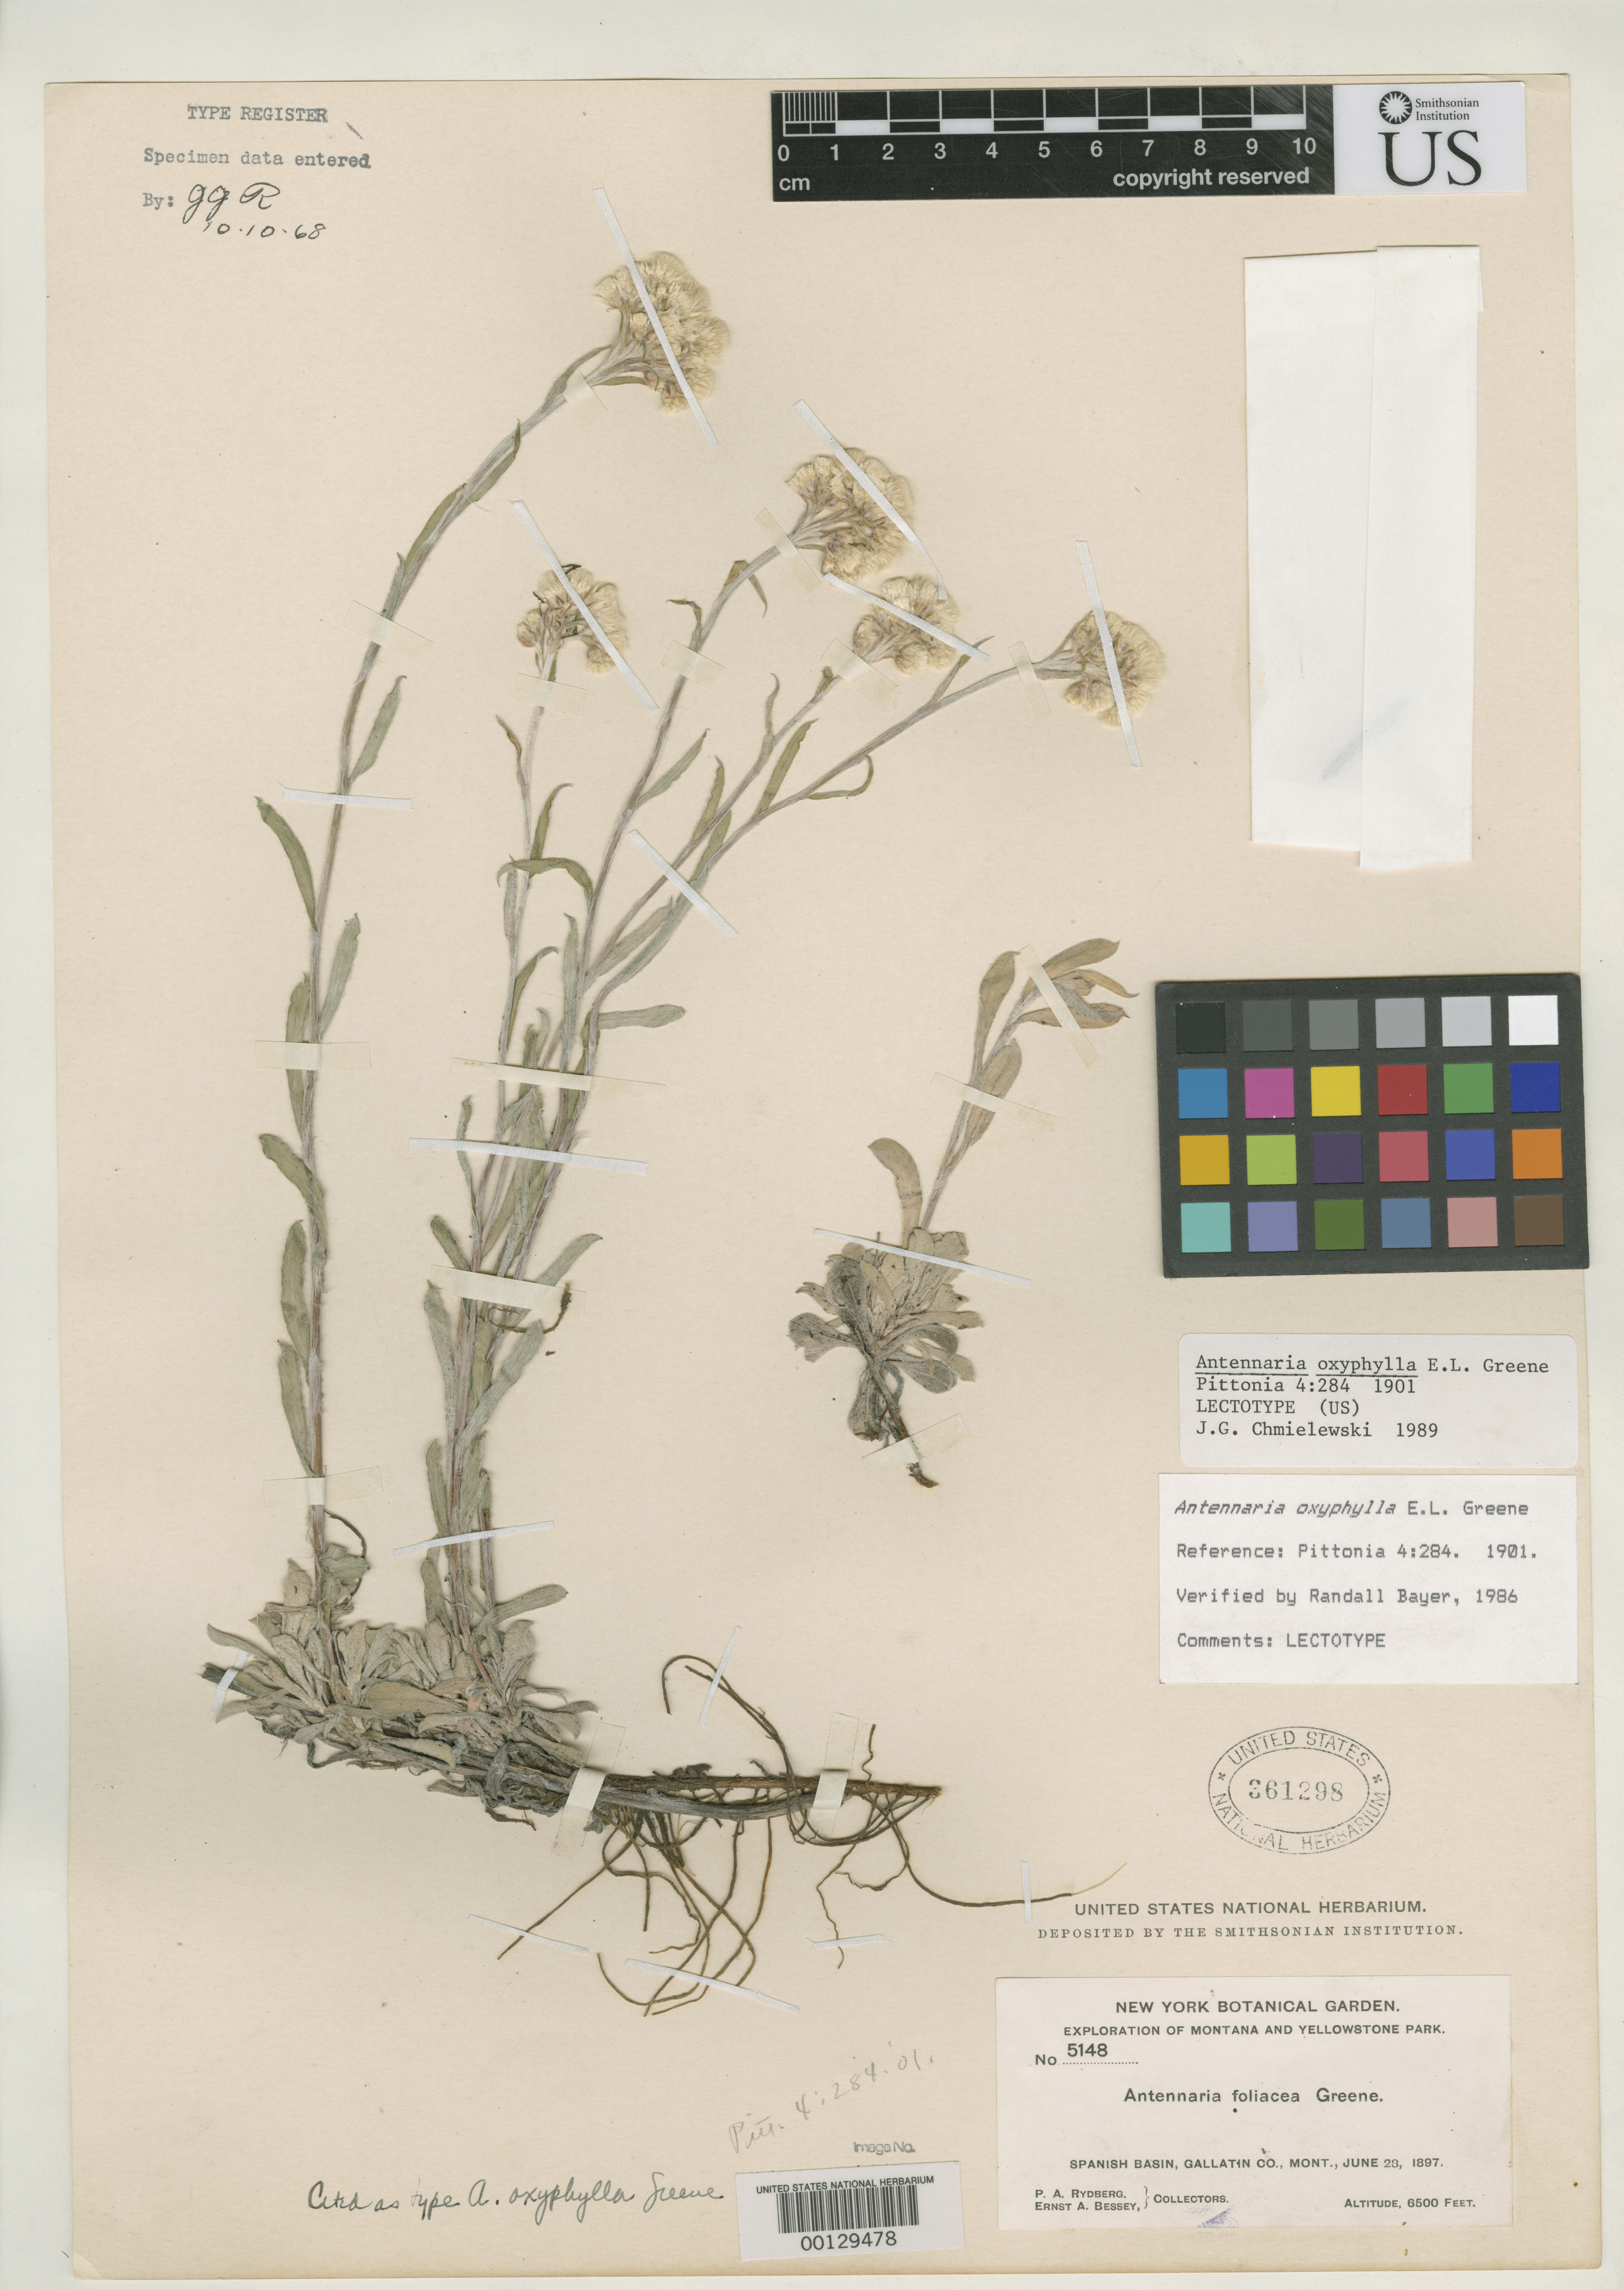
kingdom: Plantae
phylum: Tracheophyta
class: Magnoliopsida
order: Asterales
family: Asteraceae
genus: Antennaria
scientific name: Antennaria oxyphylla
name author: Greene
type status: Isolectotype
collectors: P. A. Rydberg & E. Bessey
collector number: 5148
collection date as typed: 28 Jun 1897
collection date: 1897-06-28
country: United States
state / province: Montana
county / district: Gallatin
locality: Spanish Basin.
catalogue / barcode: US 361298